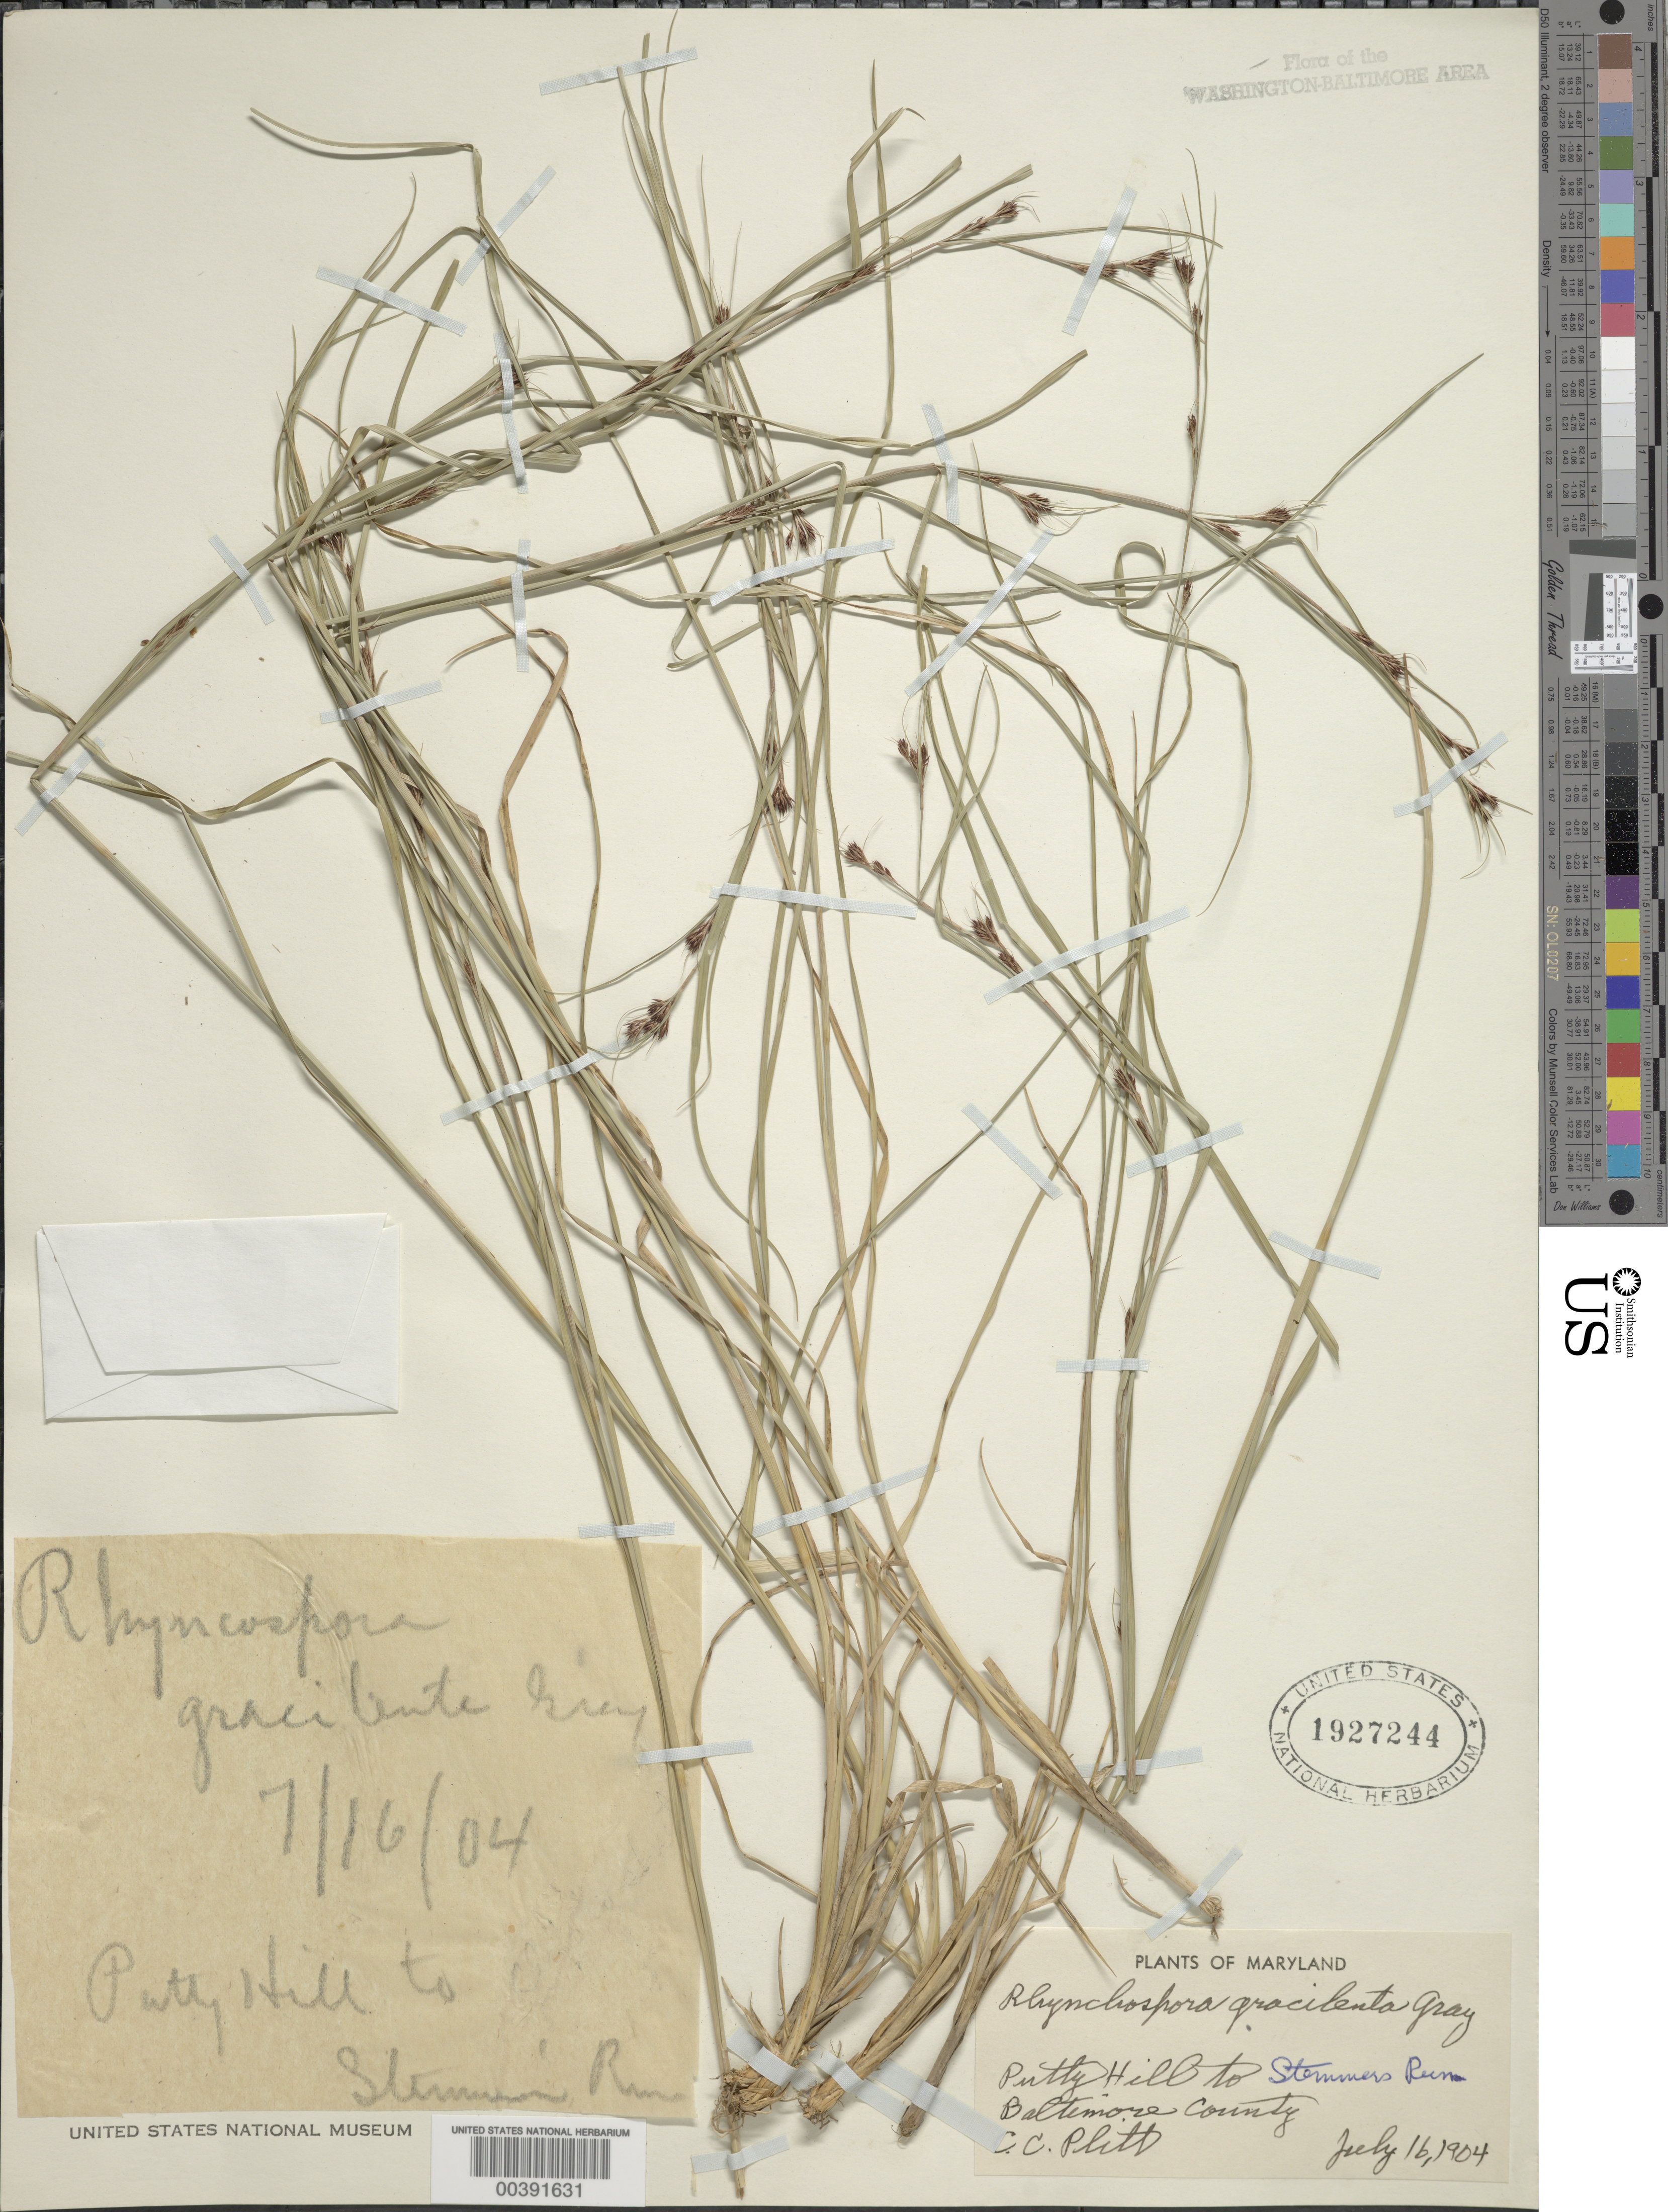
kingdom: Plantae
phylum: Tracheophyta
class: Liliopsida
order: Poales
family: Cyperaceae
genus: Rhynchospora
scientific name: Rhynchospora gracilenta A. Gray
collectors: C. Plitt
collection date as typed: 16 Jul 1904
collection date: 1904-07-16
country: United States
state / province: Maryland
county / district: Baltimore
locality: Putty Hill to Stemmers Run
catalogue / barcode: US 1927244